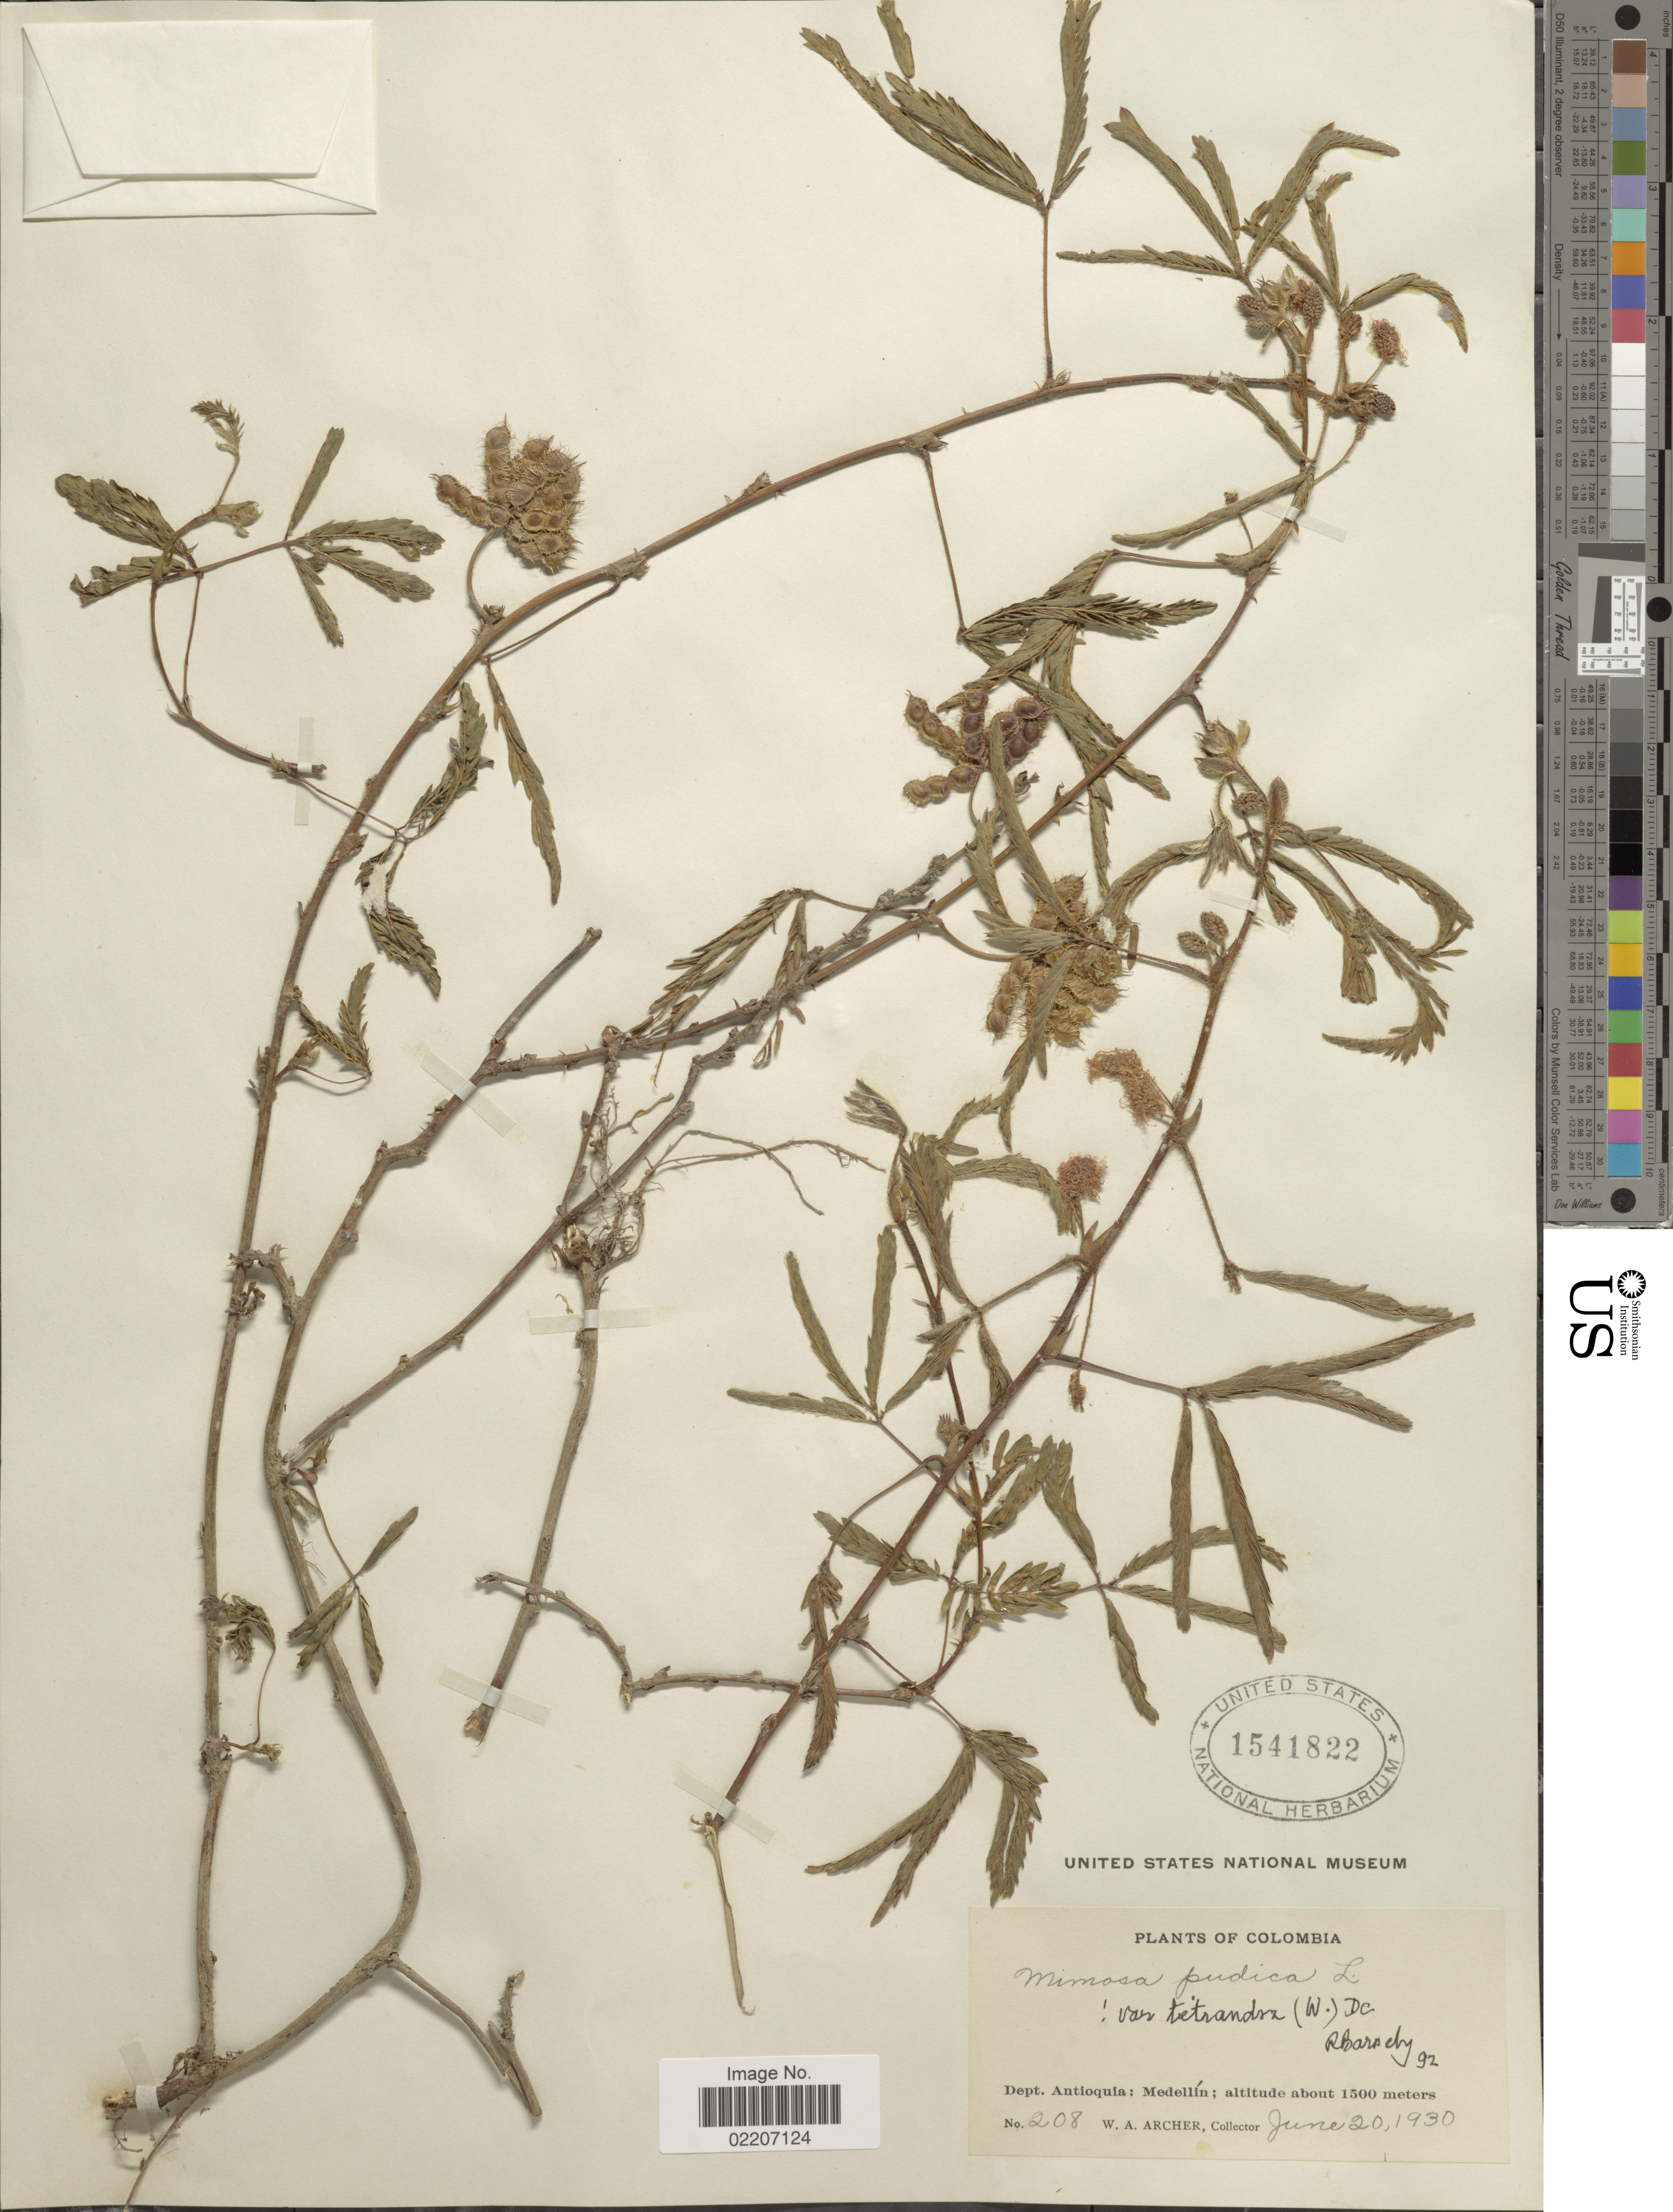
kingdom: Plantae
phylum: Tracheophyta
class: Magnoliopsida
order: Fabales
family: Fabaceae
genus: Mimosa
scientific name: Mimosa pudica var. tetrandra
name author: L.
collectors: W. A. Archer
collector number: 208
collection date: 1930-06-20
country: Colombia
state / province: Antioquia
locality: Dept. Antioquia: Medellin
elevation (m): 1500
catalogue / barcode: US 1541822